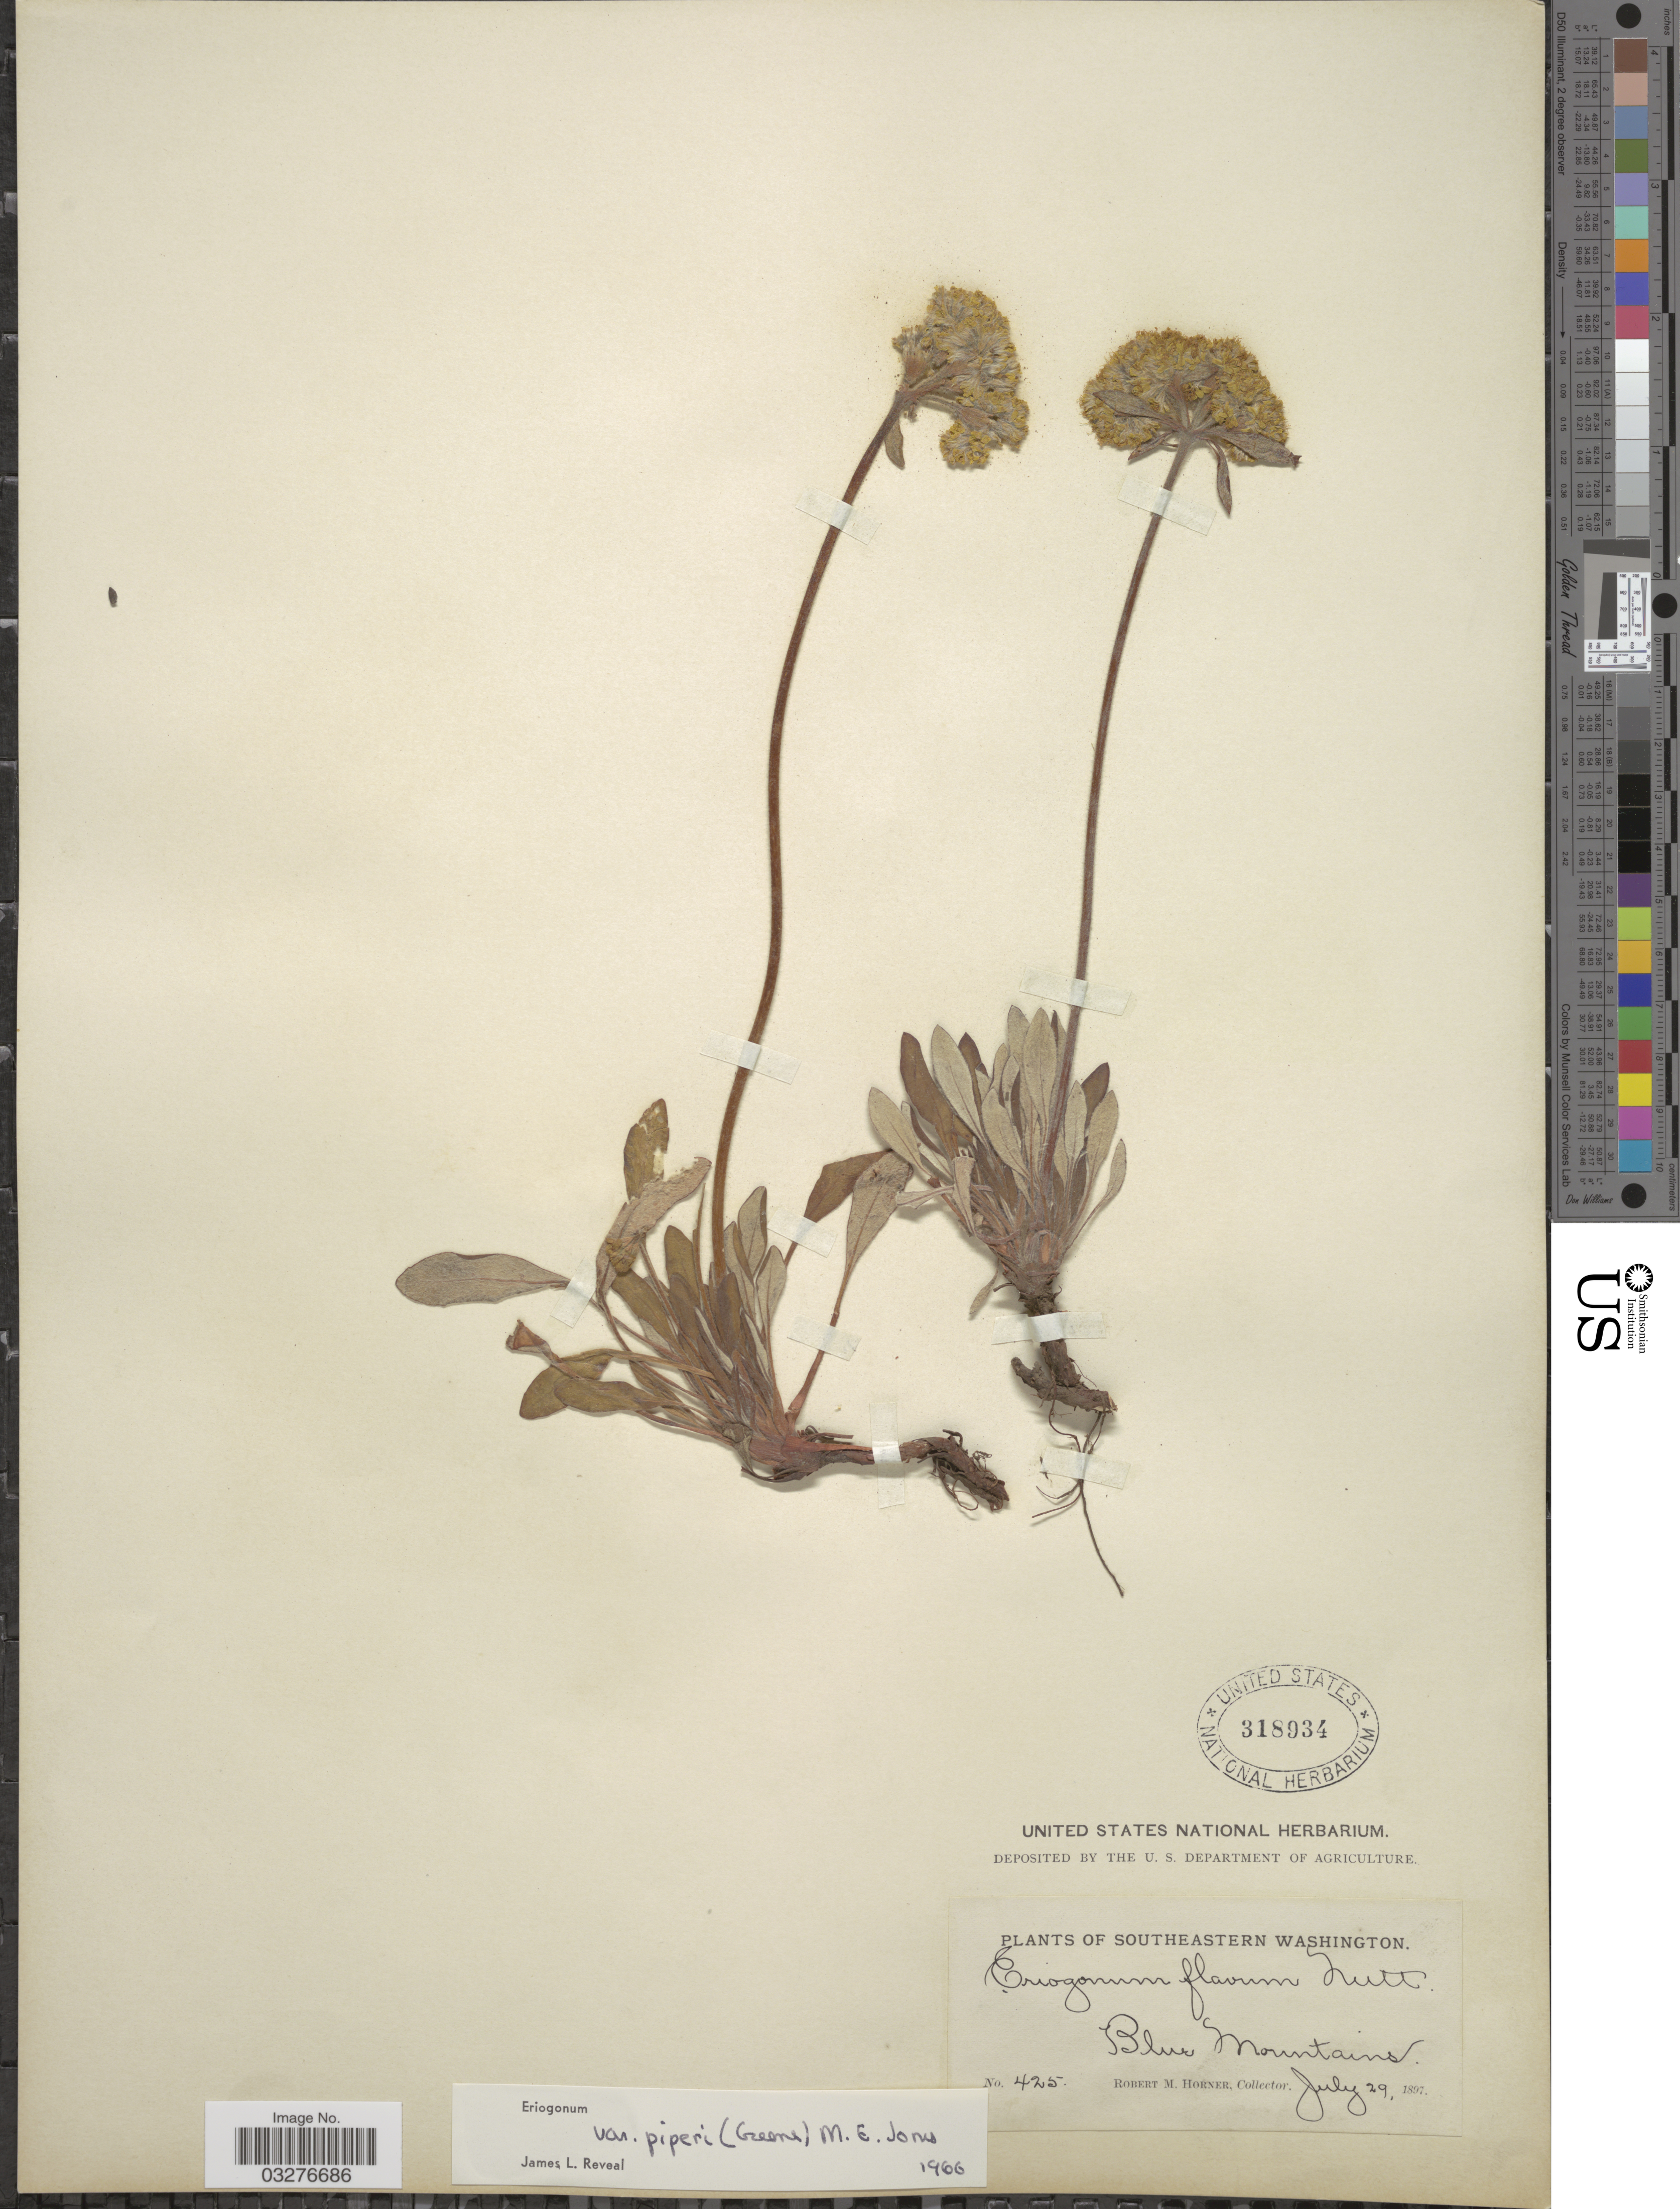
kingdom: Plantae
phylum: Tracheophyta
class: Magnoliopsida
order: Caryophyllales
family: Polygonaceae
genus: Eriogonum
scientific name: Eriogonum flavum var. piperi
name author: M.E. Jones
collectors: R. Horner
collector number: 425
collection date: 1897-07-29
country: United States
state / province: Washington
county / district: Clallam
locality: Southeastern Washington, Blue Mountains.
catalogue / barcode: US 318934